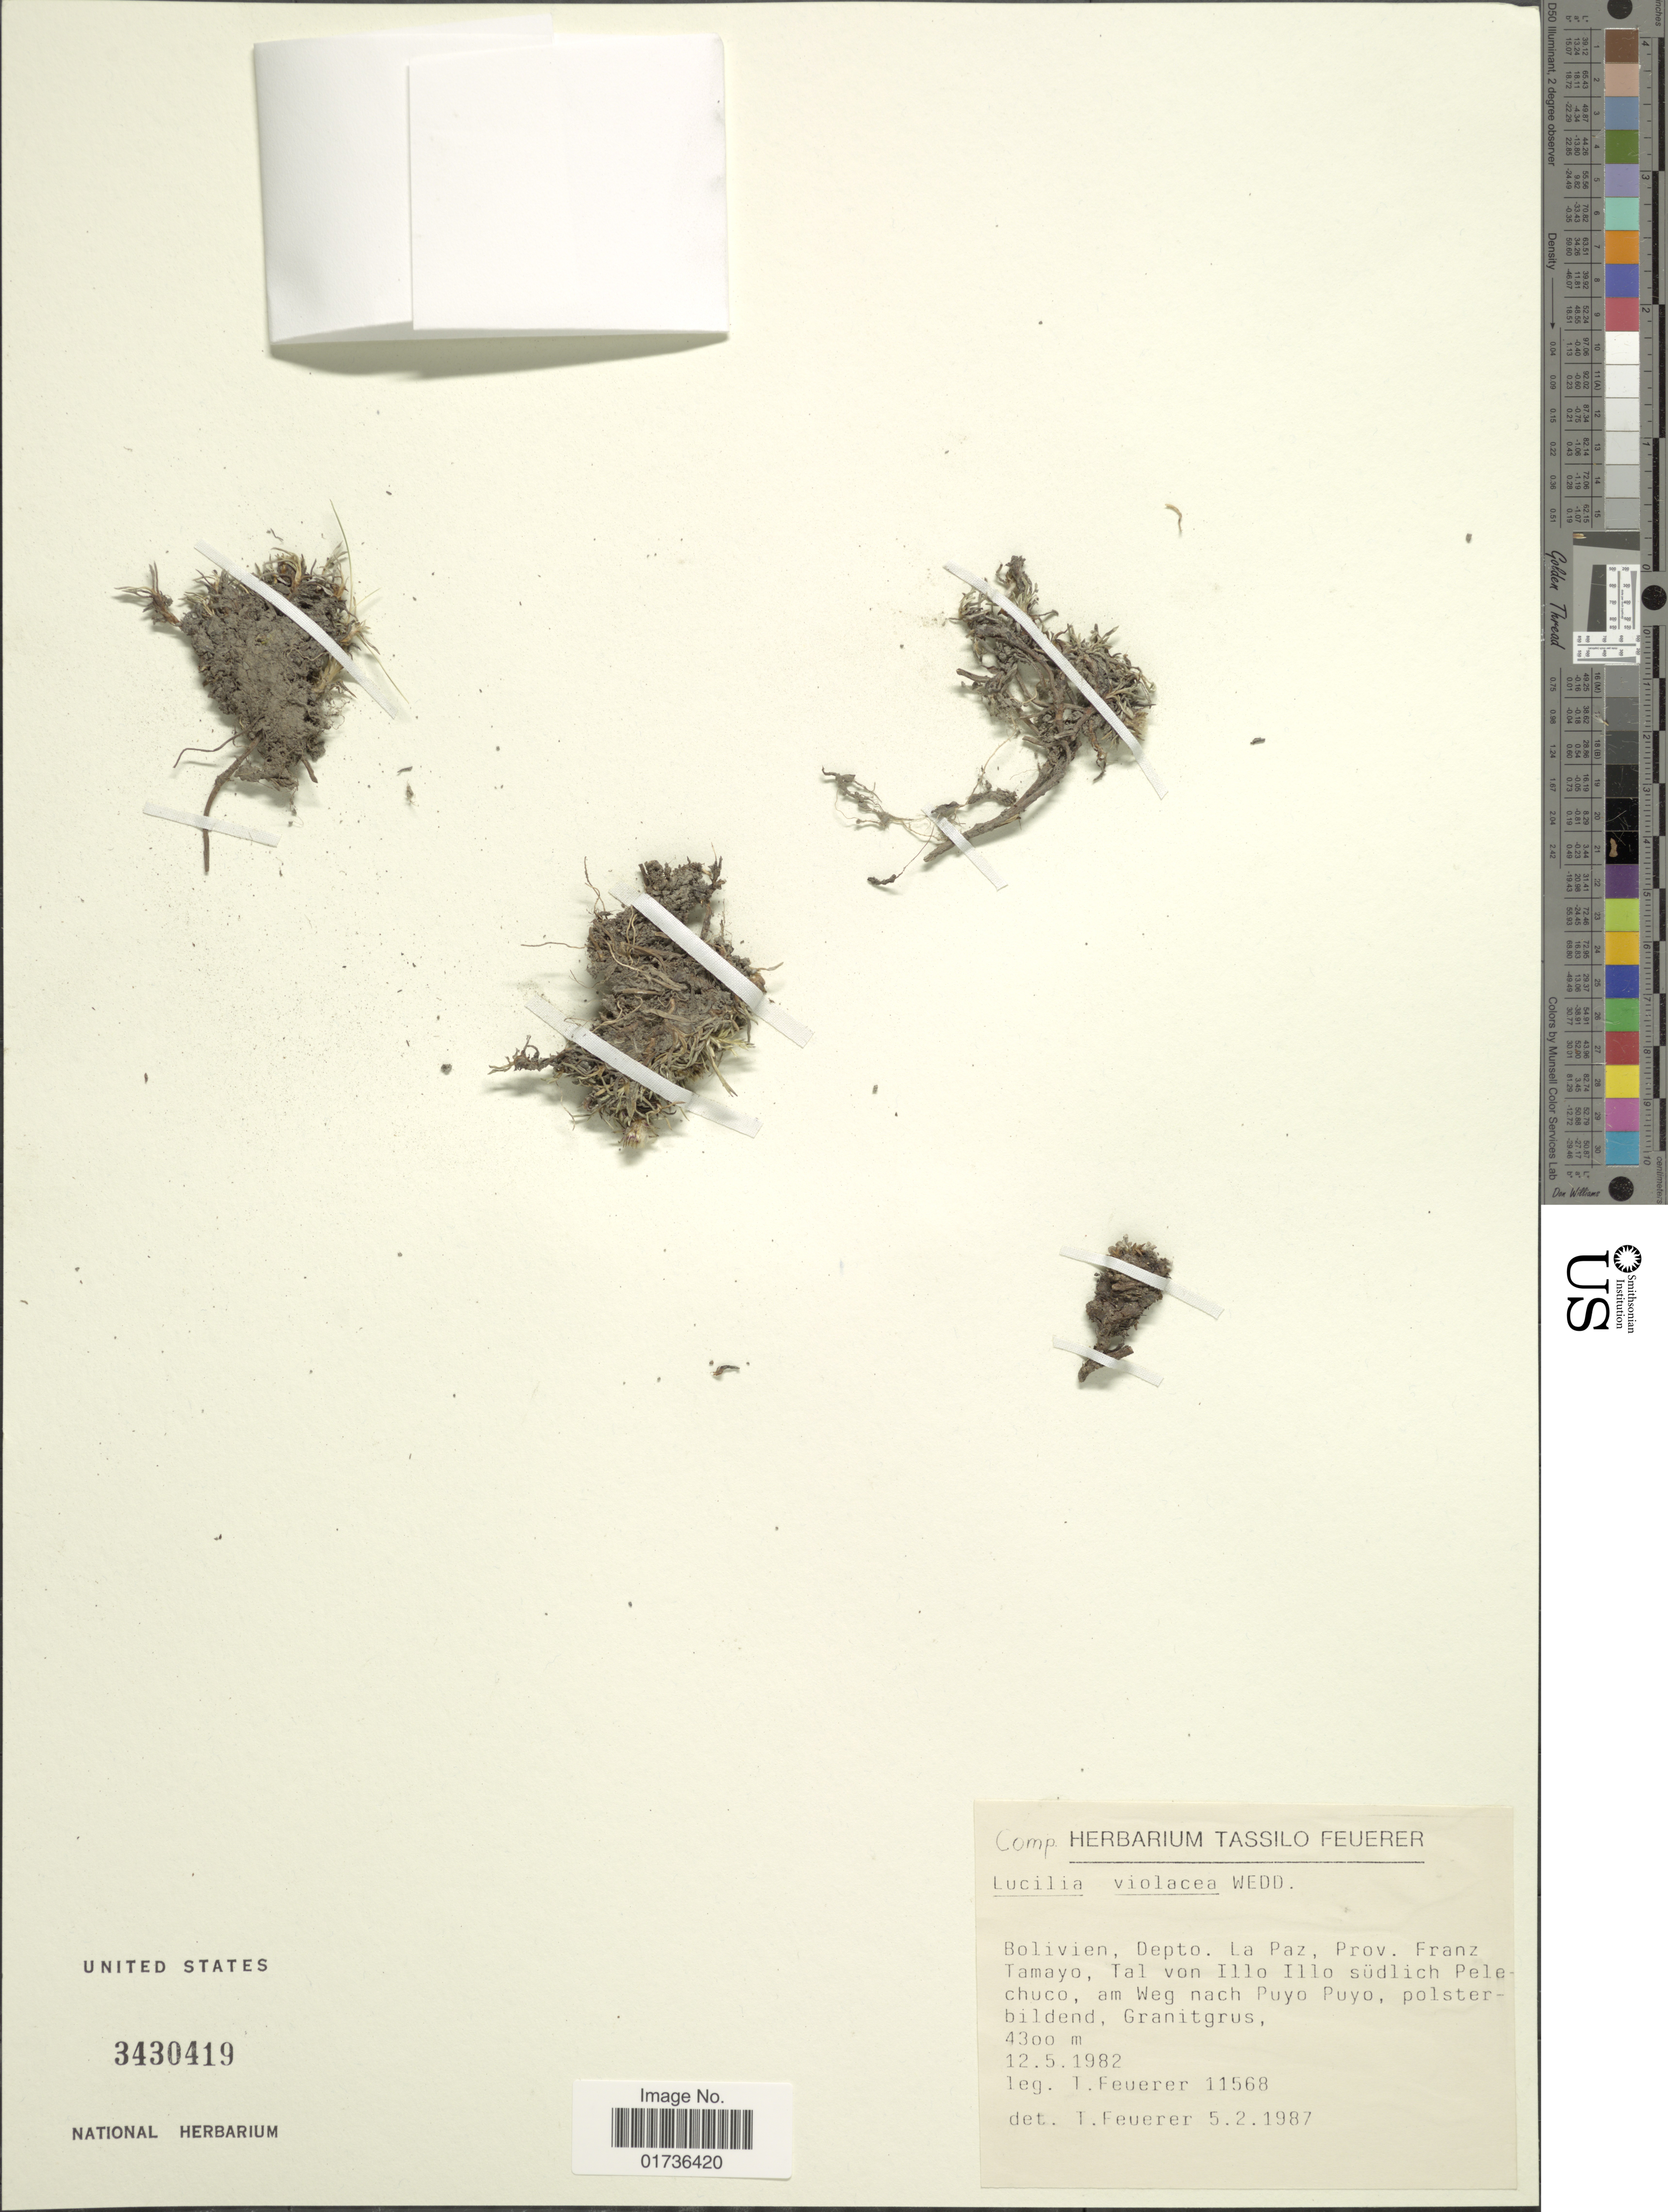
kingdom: Plantae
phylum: Tracheophyta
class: Magnoliopsida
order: Asterales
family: Asteraceae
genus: Lucilia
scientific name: Lucilia violacea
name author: Wedd.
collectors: T. Feuerer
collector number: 11568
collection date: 1982-05-12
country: Bolivia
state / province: La Paz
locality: Prov Franz Tamayo, Tal von Illo Illo südlich Pelechuco, am Wege nach Puyo Puyo, polsterbildend, Granitgrus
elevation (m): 4300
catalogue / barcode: US 3430419